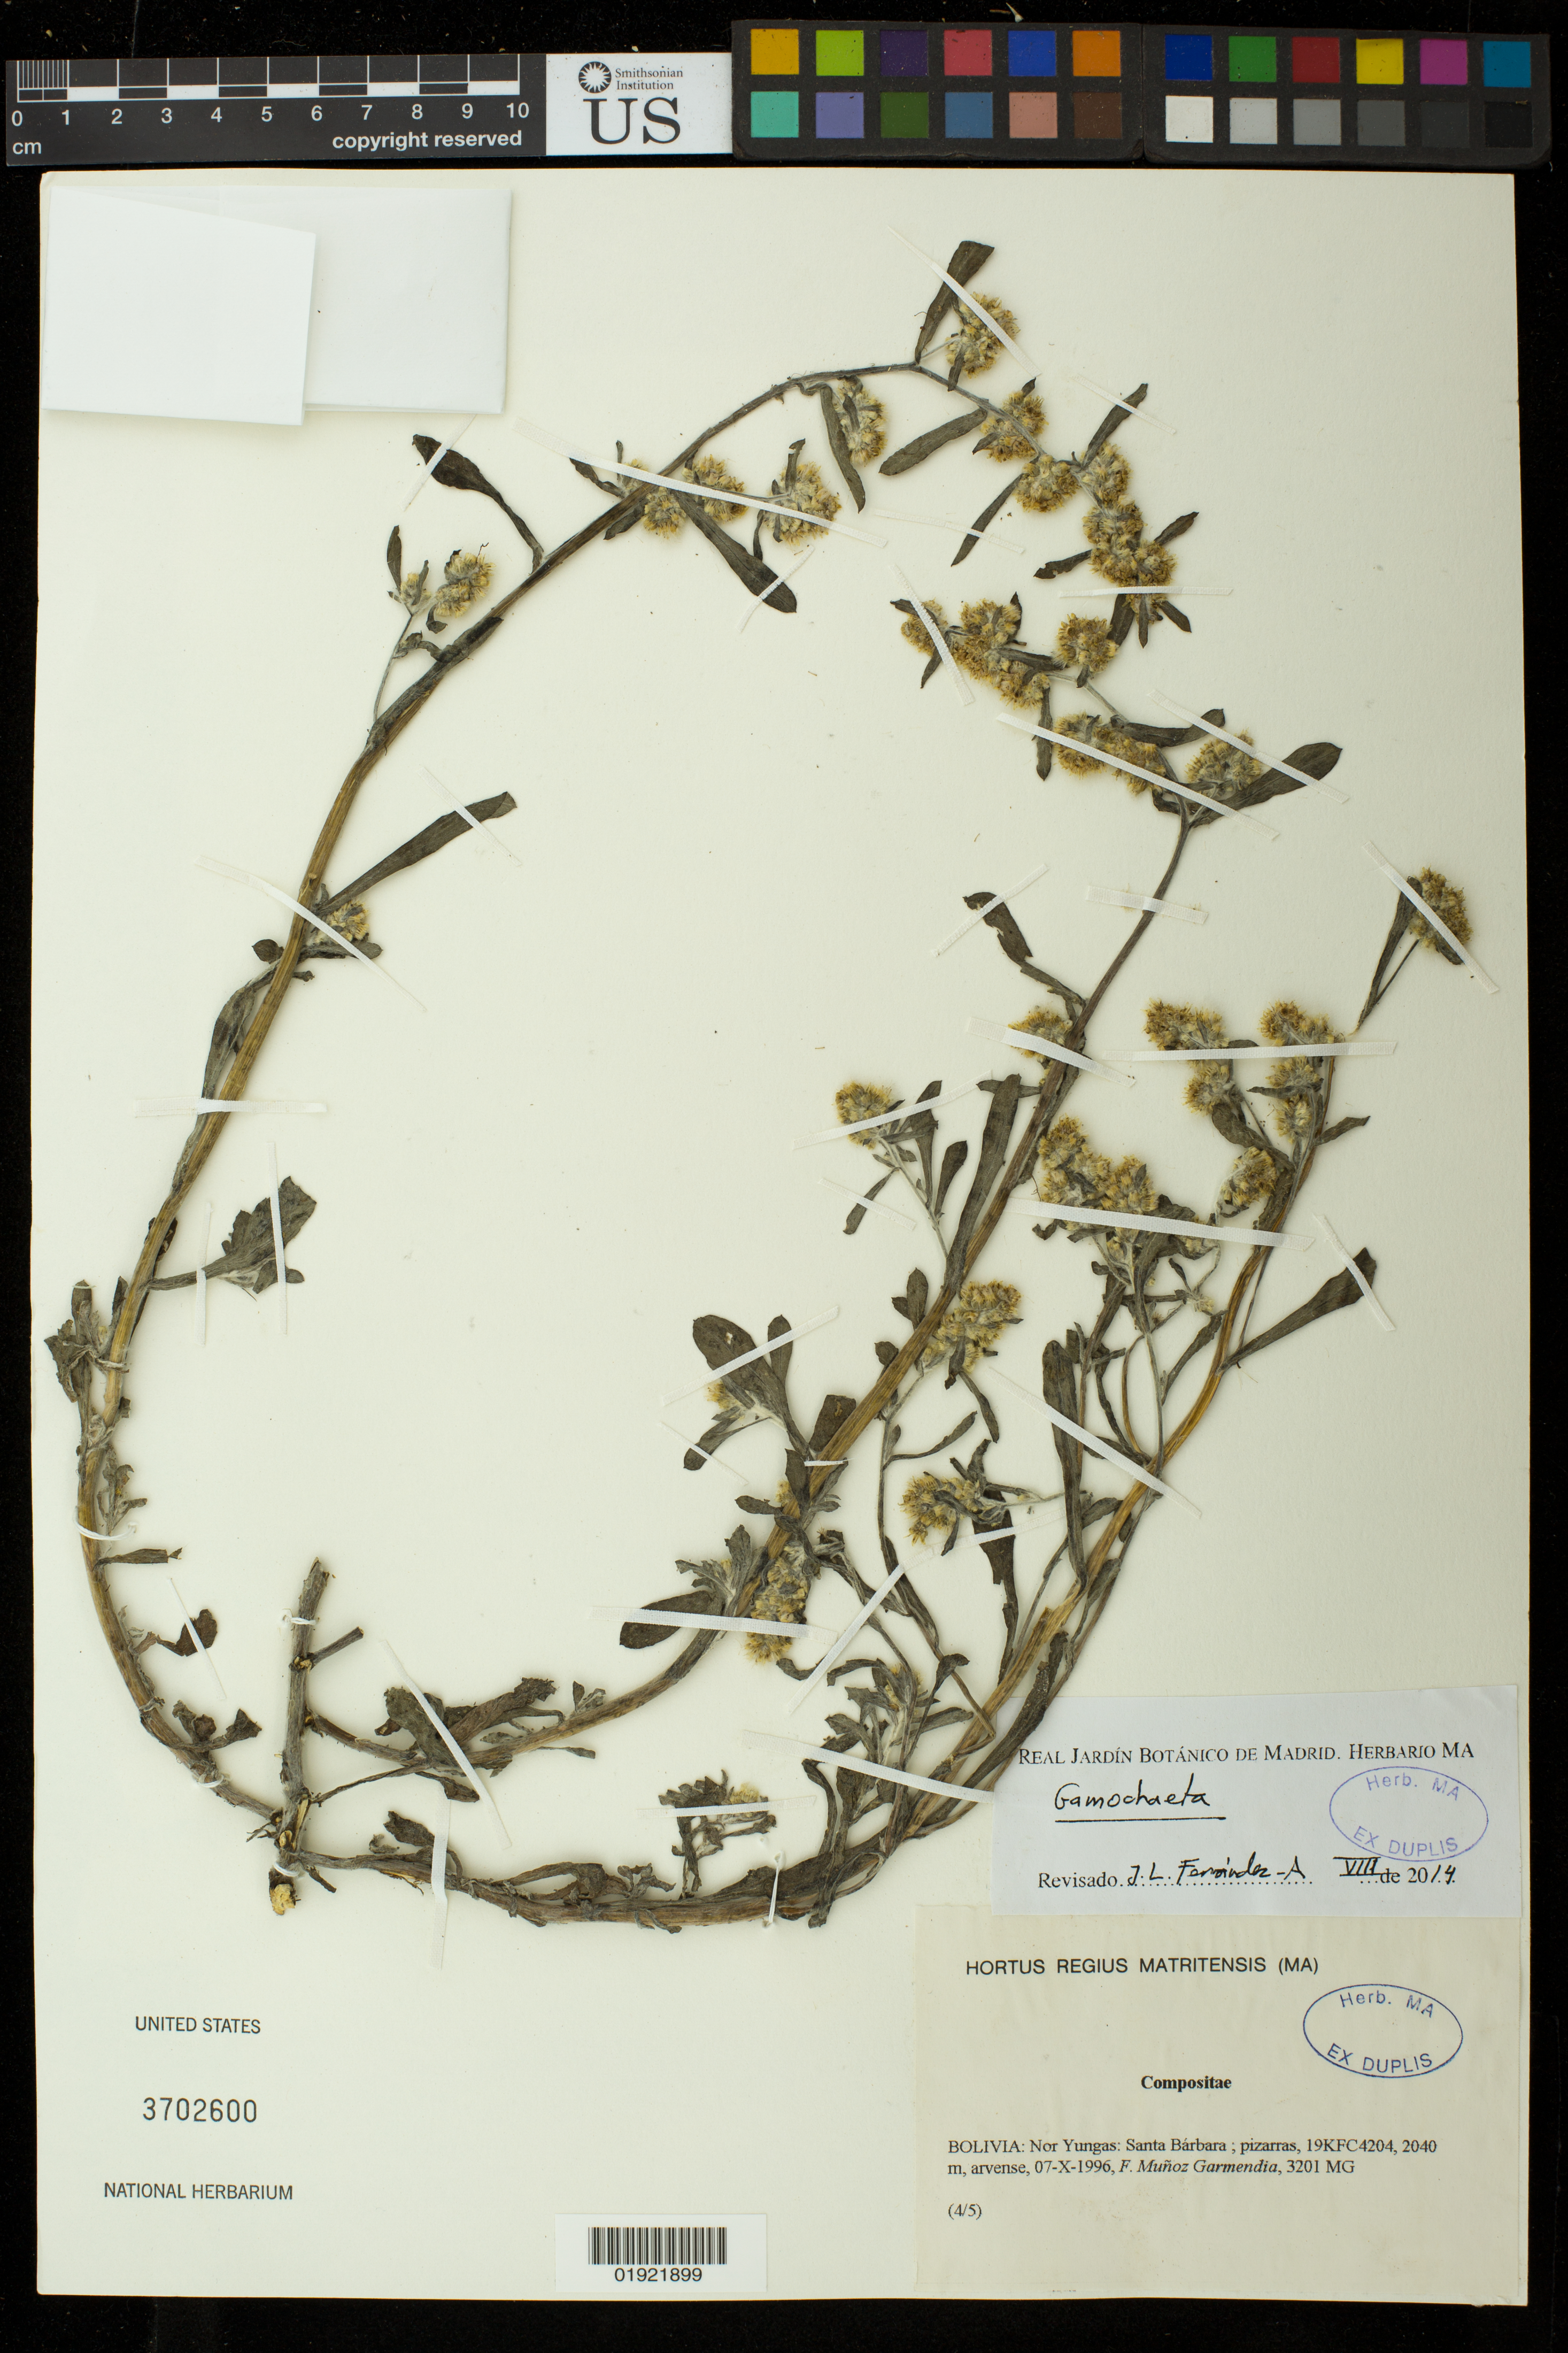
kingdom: Plantae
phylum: Tracheophyta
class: Magnoliopsida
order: Asterales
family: Asteraceae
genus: Gamochaeta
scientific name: Gamochaeta sp.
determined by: Fernández-Alonso, J. L.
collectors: F. Muñoz Garmendia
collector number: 3201 MG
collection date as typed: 07-X-1996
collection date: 1996-10-07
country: Bolivia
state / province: La Paz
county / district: Nor Yungas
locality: Santa Barbara; pizarras, 19KFC4204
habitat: pizarras, arvense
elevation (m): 2040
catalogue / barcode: US 3702600